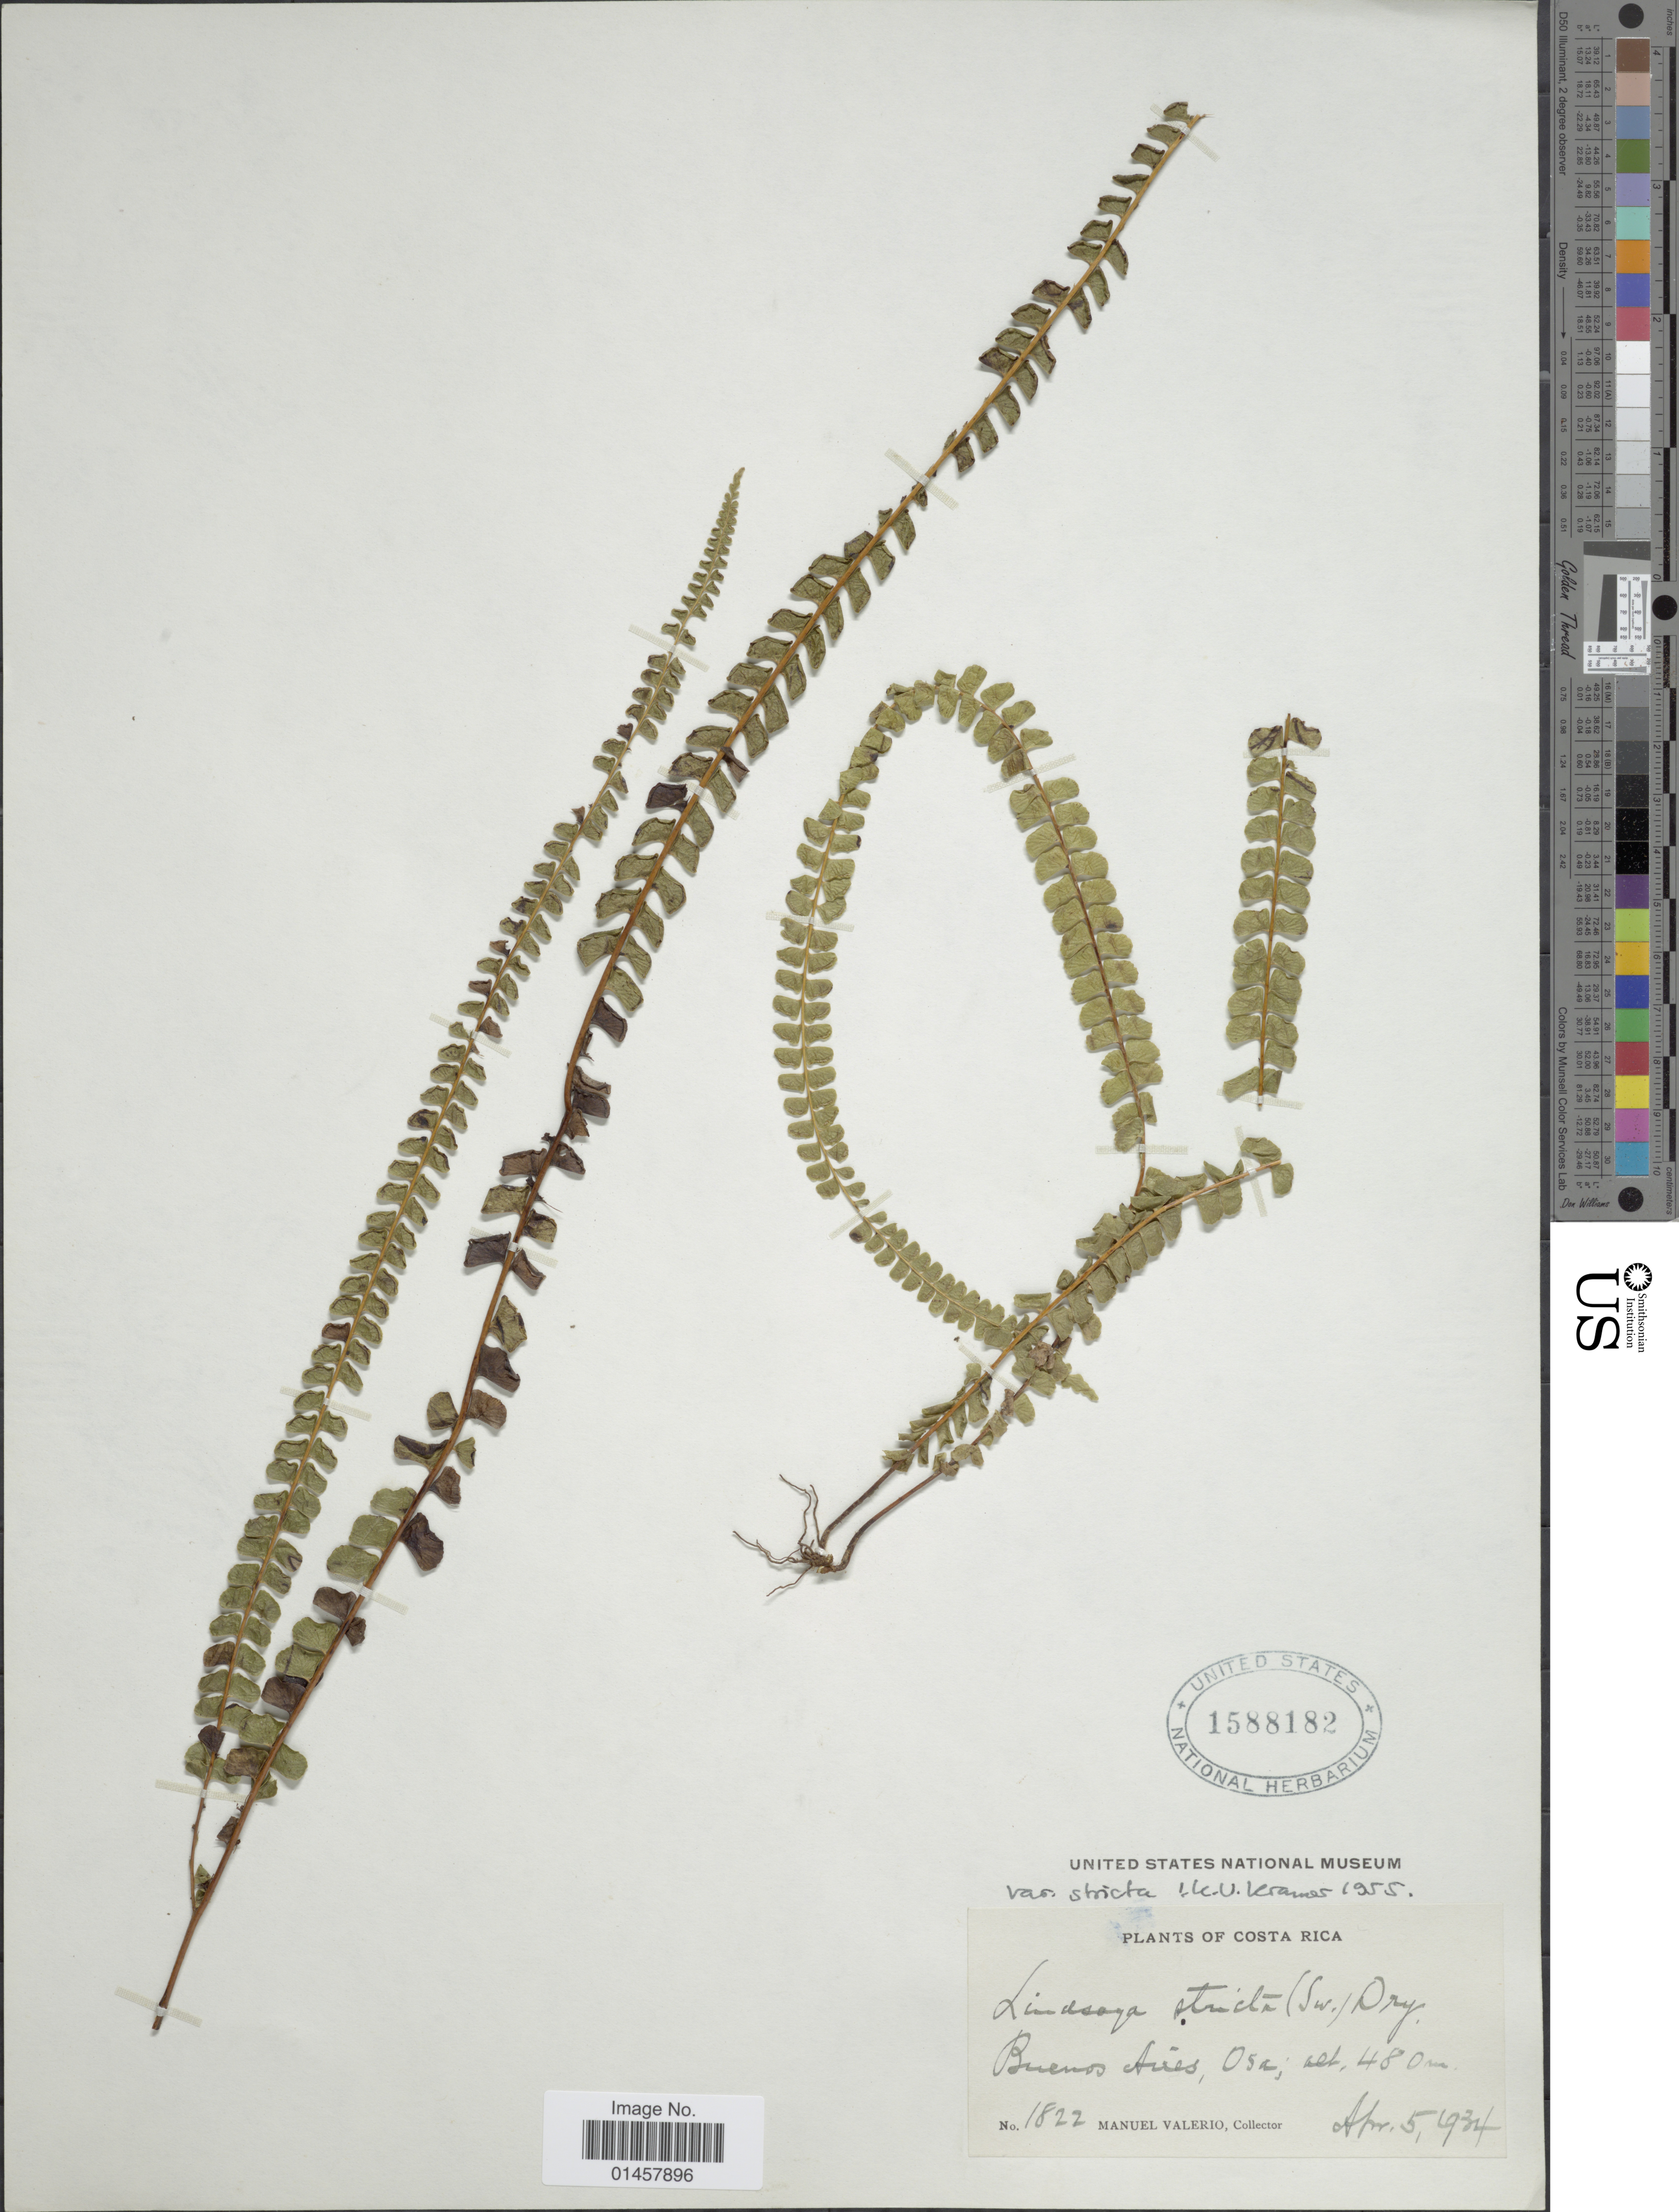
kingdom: Plantae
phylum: Tracheophyta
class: Polypodiopsida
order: Polypodiales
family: Lindsaeaceae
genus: Lindsaea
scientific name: Lindsaea stricta f. stricta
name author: (Sw.) Dryand.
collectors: M. Valerio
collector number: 1822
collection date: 1934-04-05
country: Argentina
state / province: Buenos Aires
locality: Buenos Aires, Osa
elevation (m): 480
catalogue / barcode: US 1588182